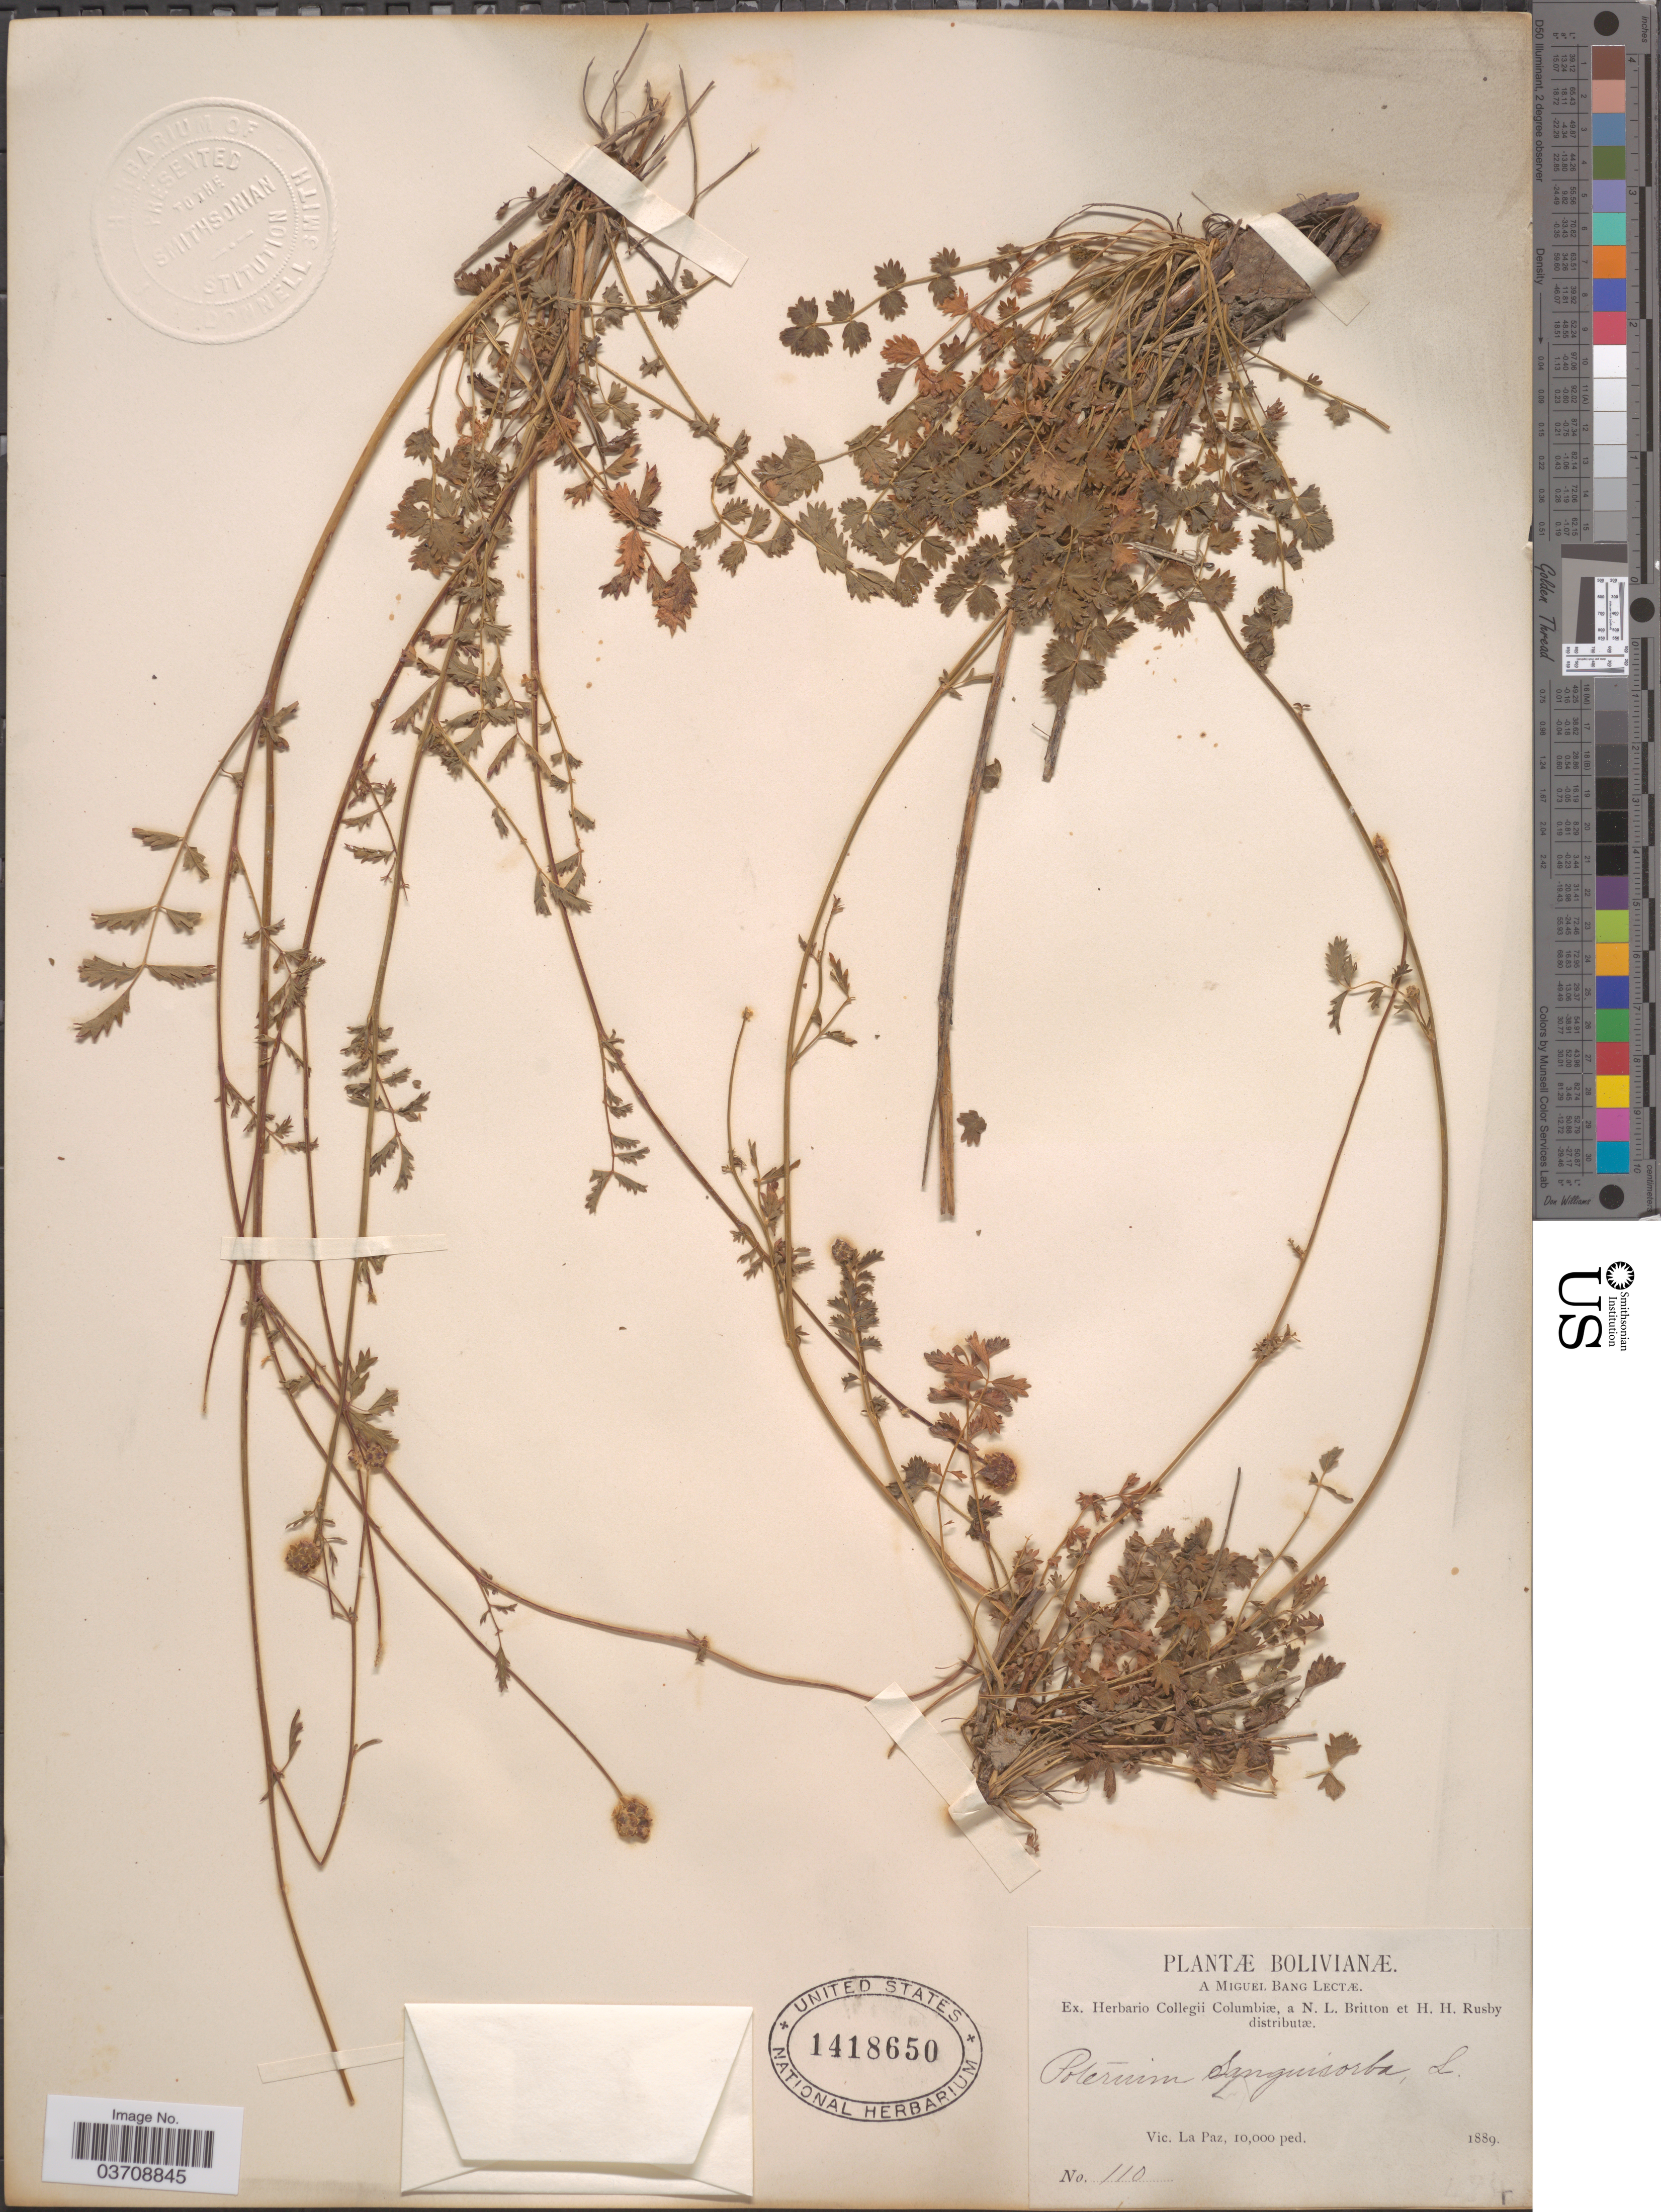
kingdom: Plantae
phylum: Tracheophyta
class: Magnoliopsida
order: Rosales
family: Rosaceae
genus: Sanguisorba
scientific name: Sanguisorba minor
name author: Scop.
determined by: Strong, Mark T., (BOT), Smithsonian Institution - National Museum of Natural History (UNITED STATES)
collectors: M. Bang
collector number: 110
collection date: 1889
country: Bolivia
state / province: La Paz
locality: Vic.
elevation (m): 3048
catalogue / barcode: US 1418650